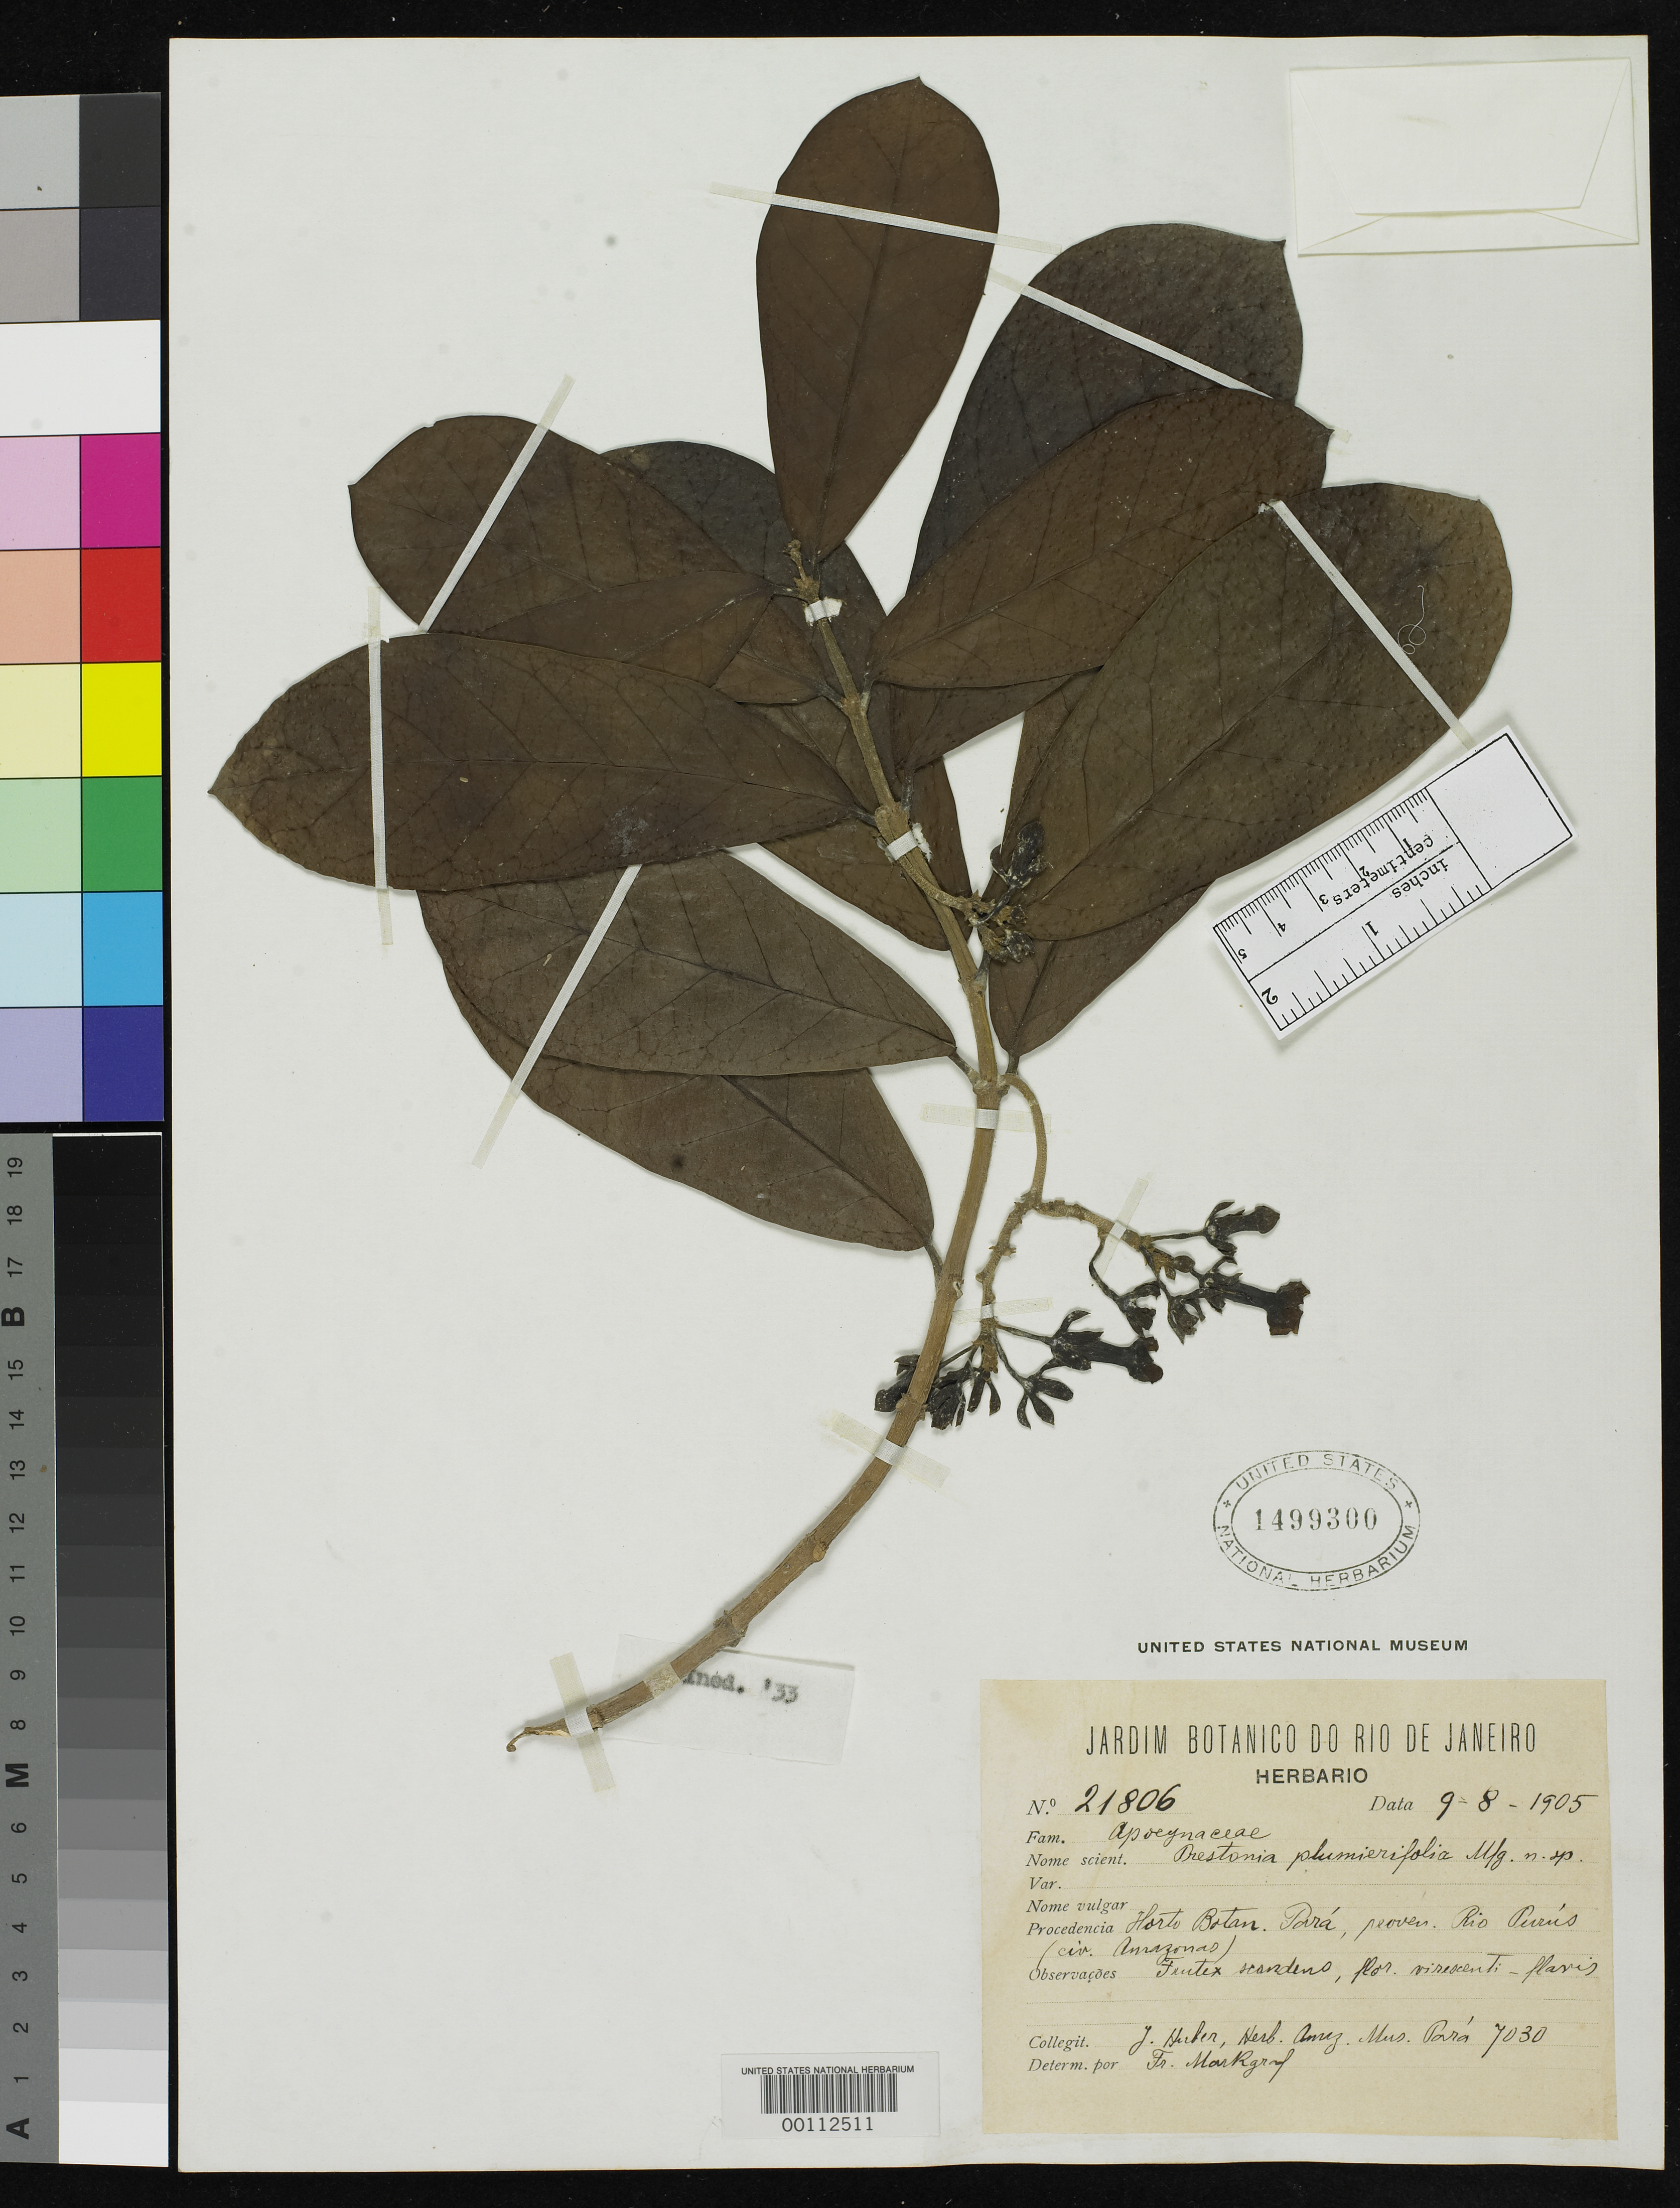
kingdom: Plantae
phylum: Tracheophyta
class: Magnoliopsida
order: Gentianales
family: Apocynaceae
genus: Prestonia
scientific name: Prestonia plumierifolia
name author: Markgr.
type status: Isotype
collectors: J. Huber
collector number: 7030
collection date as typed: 1905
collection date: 1905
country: Brazil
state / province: Pará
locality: Rio Purus.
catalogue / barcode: US 1499300